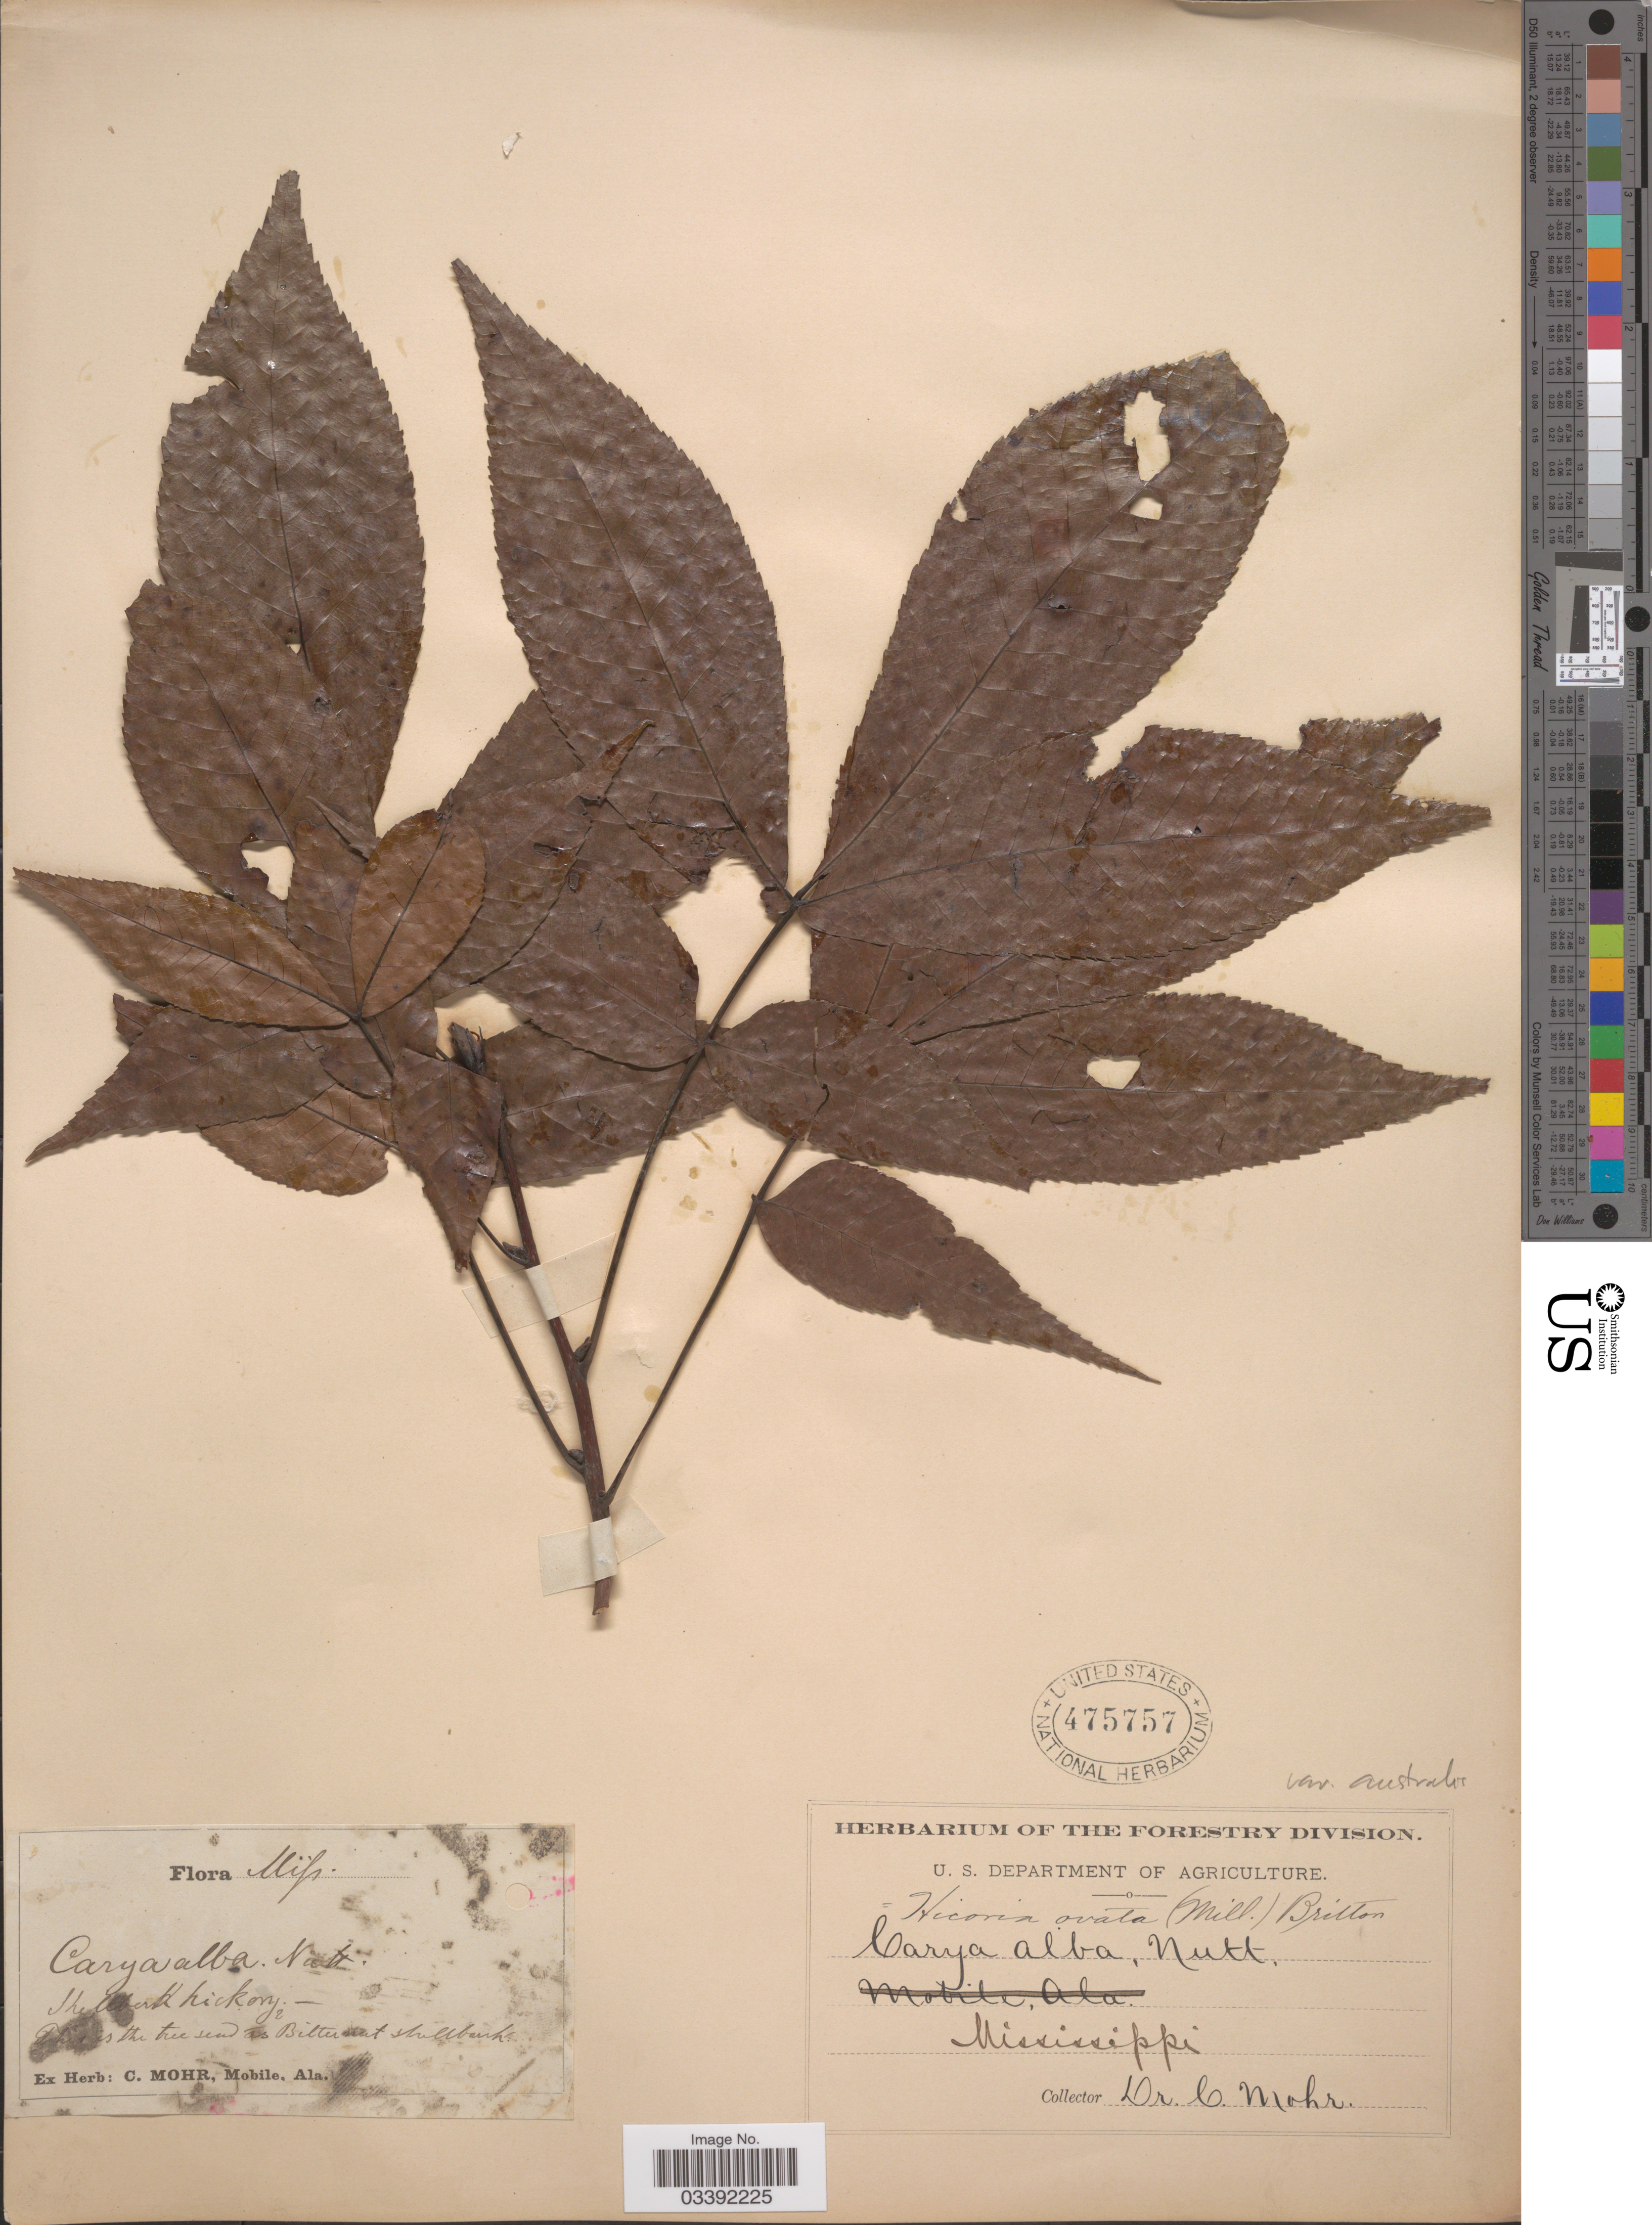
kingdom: Plantae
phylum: Tracheophyta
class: Magnoliopsida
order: Fagales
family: Juglandaceae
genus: Carya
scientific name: Carya ovata var. australis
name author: (Ashe) Little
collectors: C. Mohr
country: United States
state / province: Mississippi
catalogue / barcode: US 475757